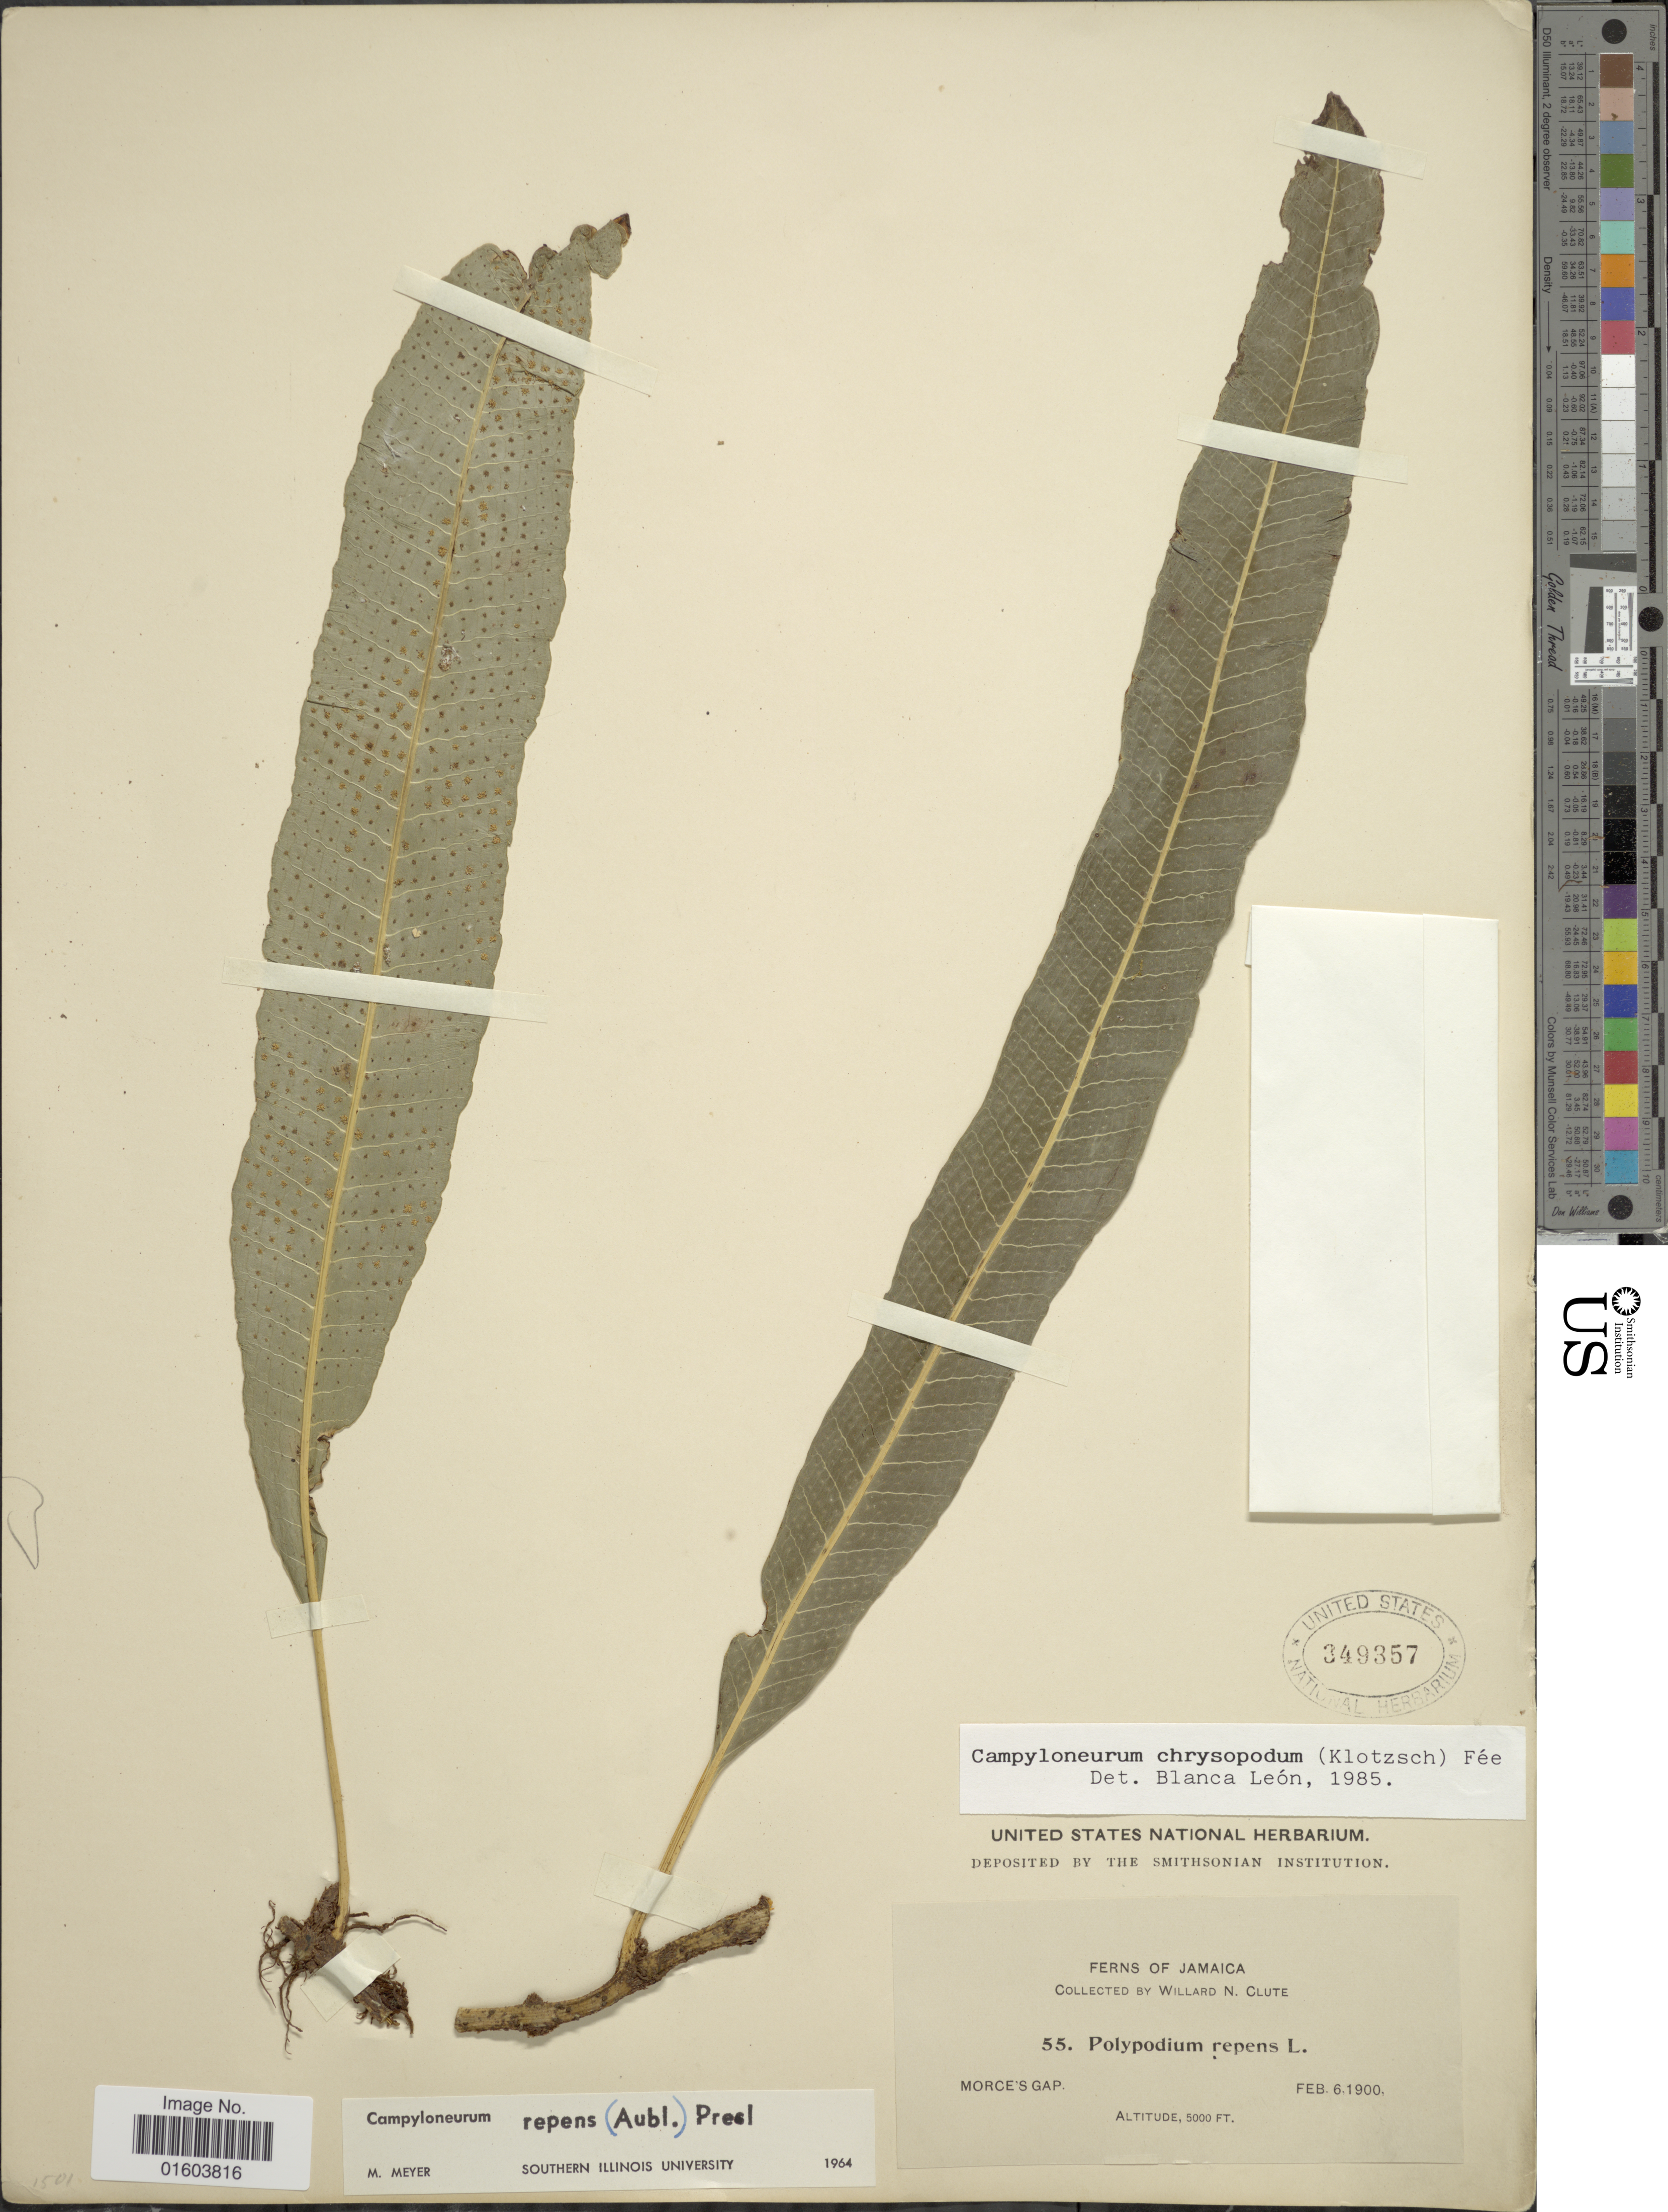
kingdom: Plantae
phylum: Tracheophyta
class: Polypodiopsida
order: Polypodiales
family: Polypodiaceae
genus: Campyloneurum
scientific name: Campyloneurum repens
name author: (Aubl.) C. Presl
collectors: W. N. Clute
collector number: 55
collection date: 1900-02-06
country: Jamaica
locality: Morce's Gap, Jamaica.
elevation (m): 1524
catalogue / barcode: US 349357